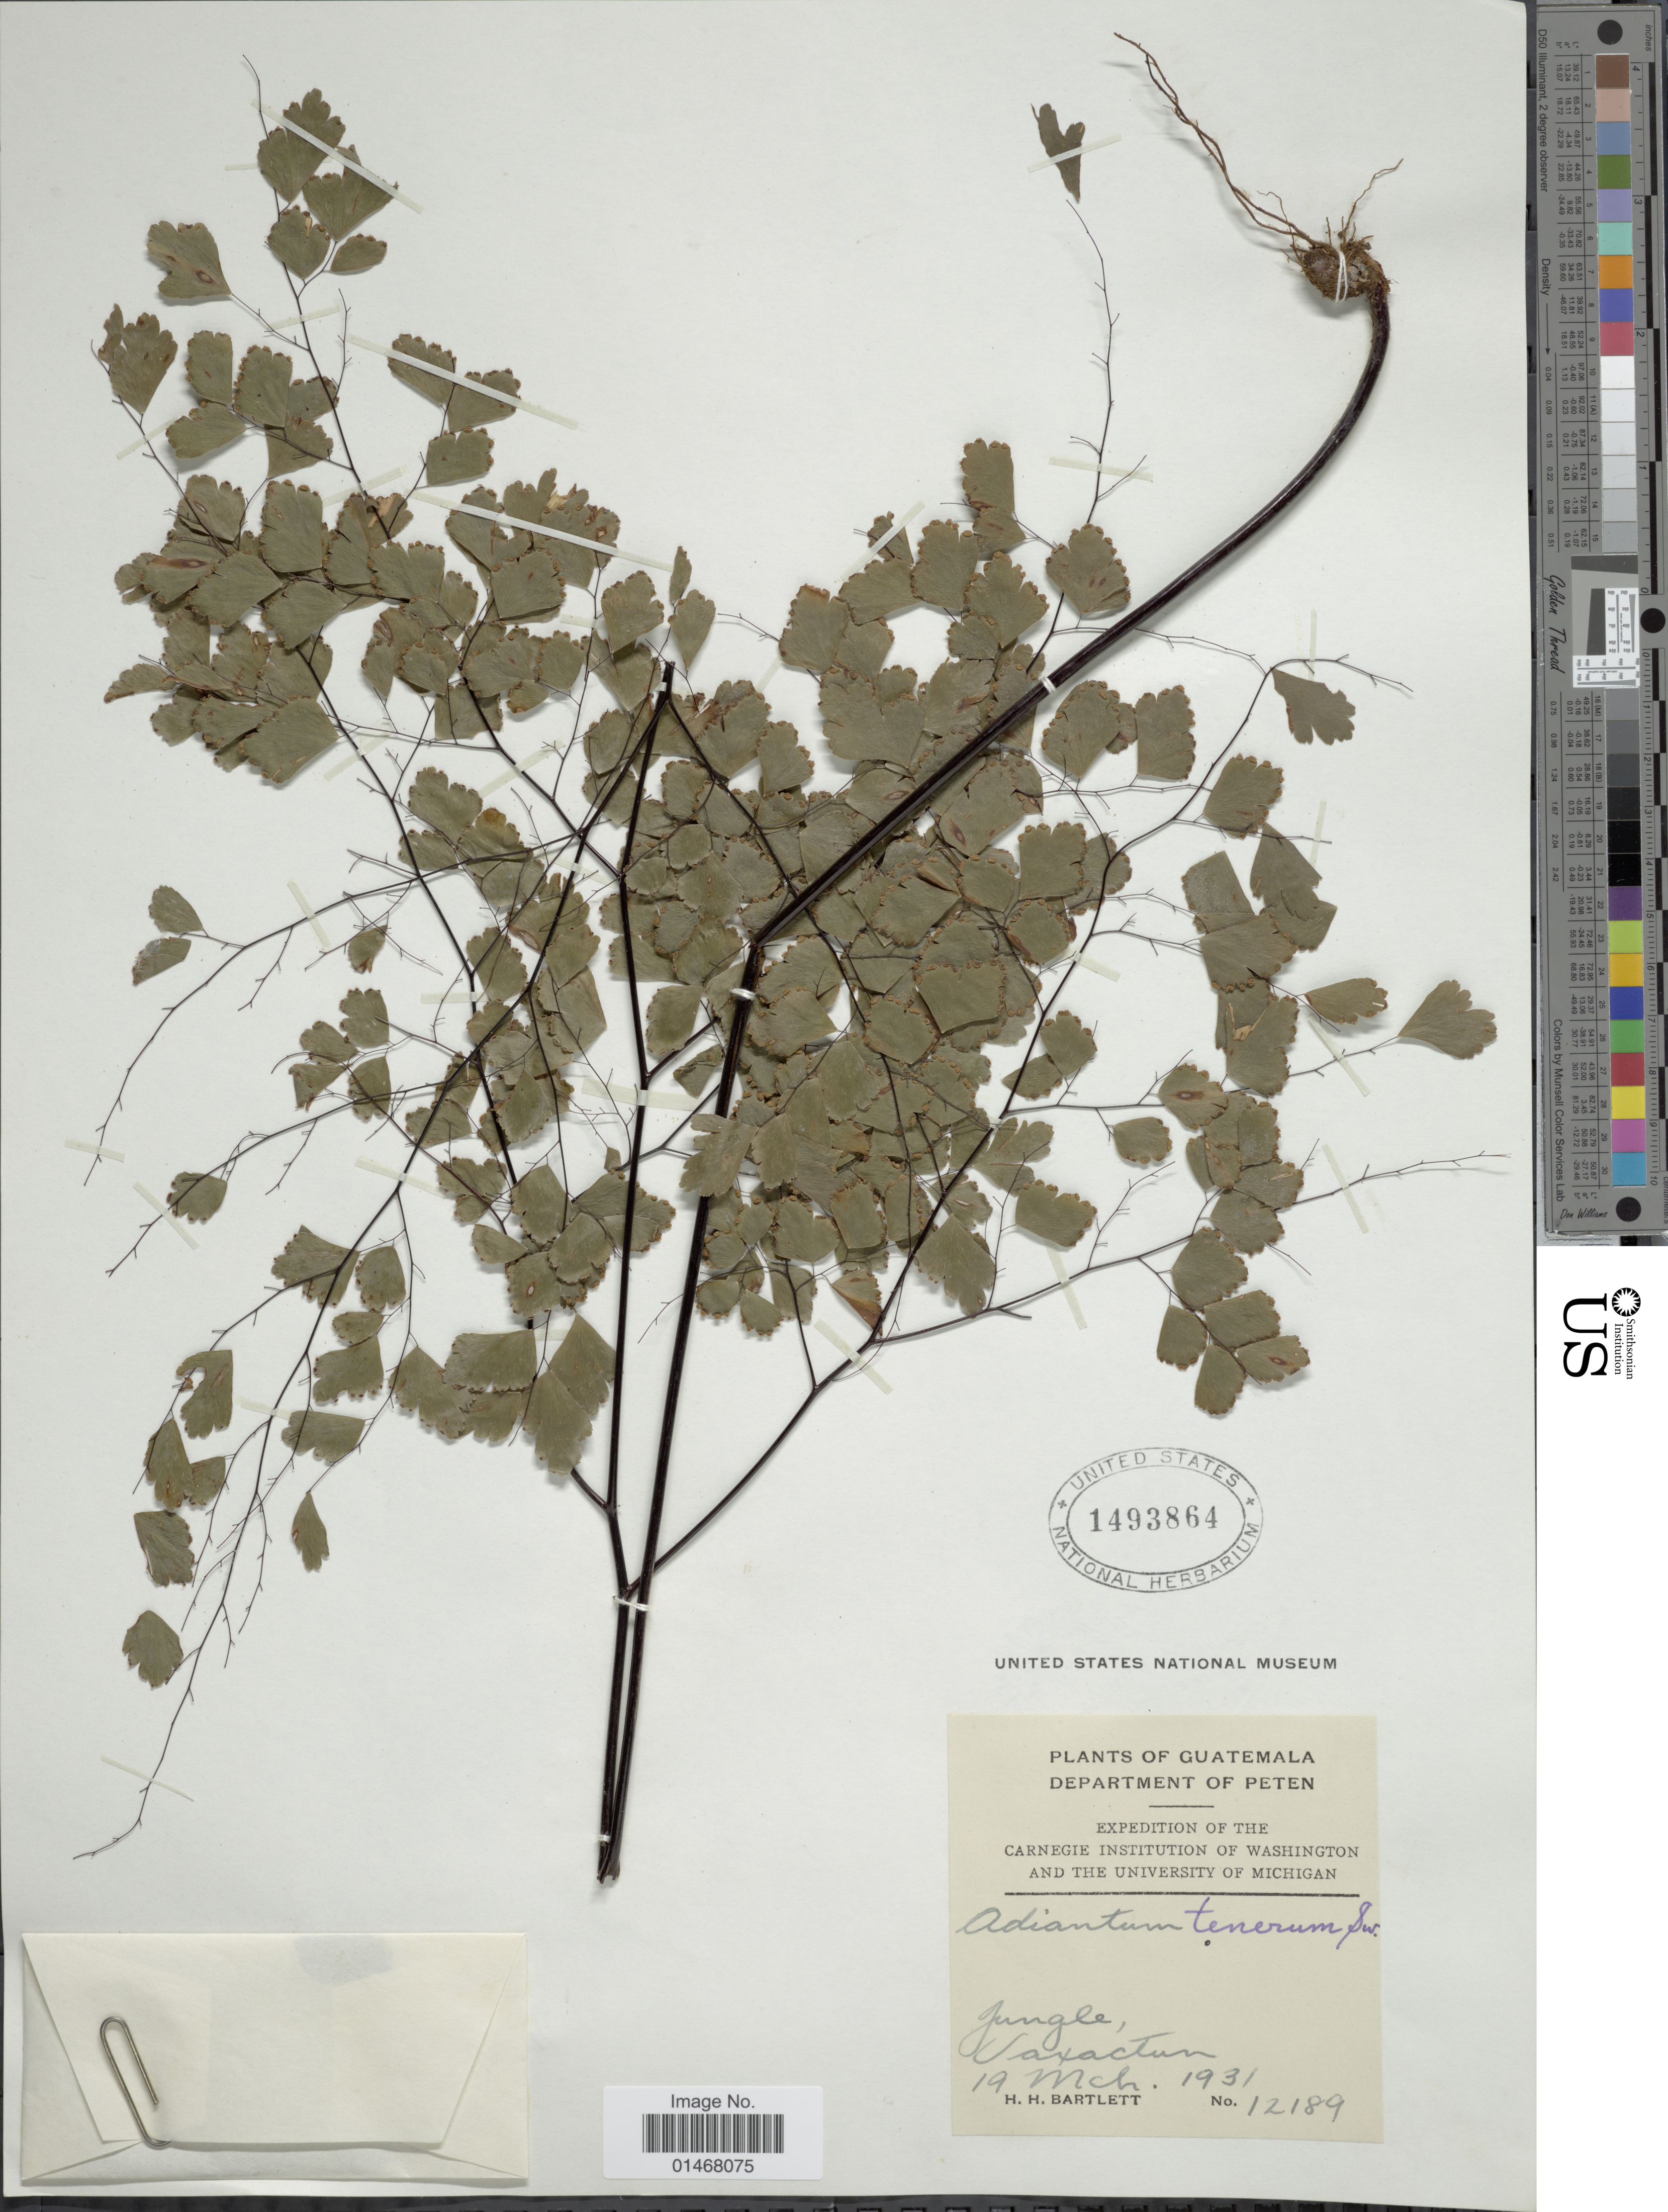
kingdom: Plantae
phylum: Tracheophyta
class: Polypodiopsida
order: Polypodiales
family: Pteridaceae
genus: Adiantum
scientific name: Adiantum tenerum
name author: Sw.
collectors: H. H. Bartlett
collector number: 12189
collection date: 1931-03-19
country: Guatemala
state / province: El Petén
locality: Department of Peten, Jungle,Saxactun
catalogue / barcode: US 1493864